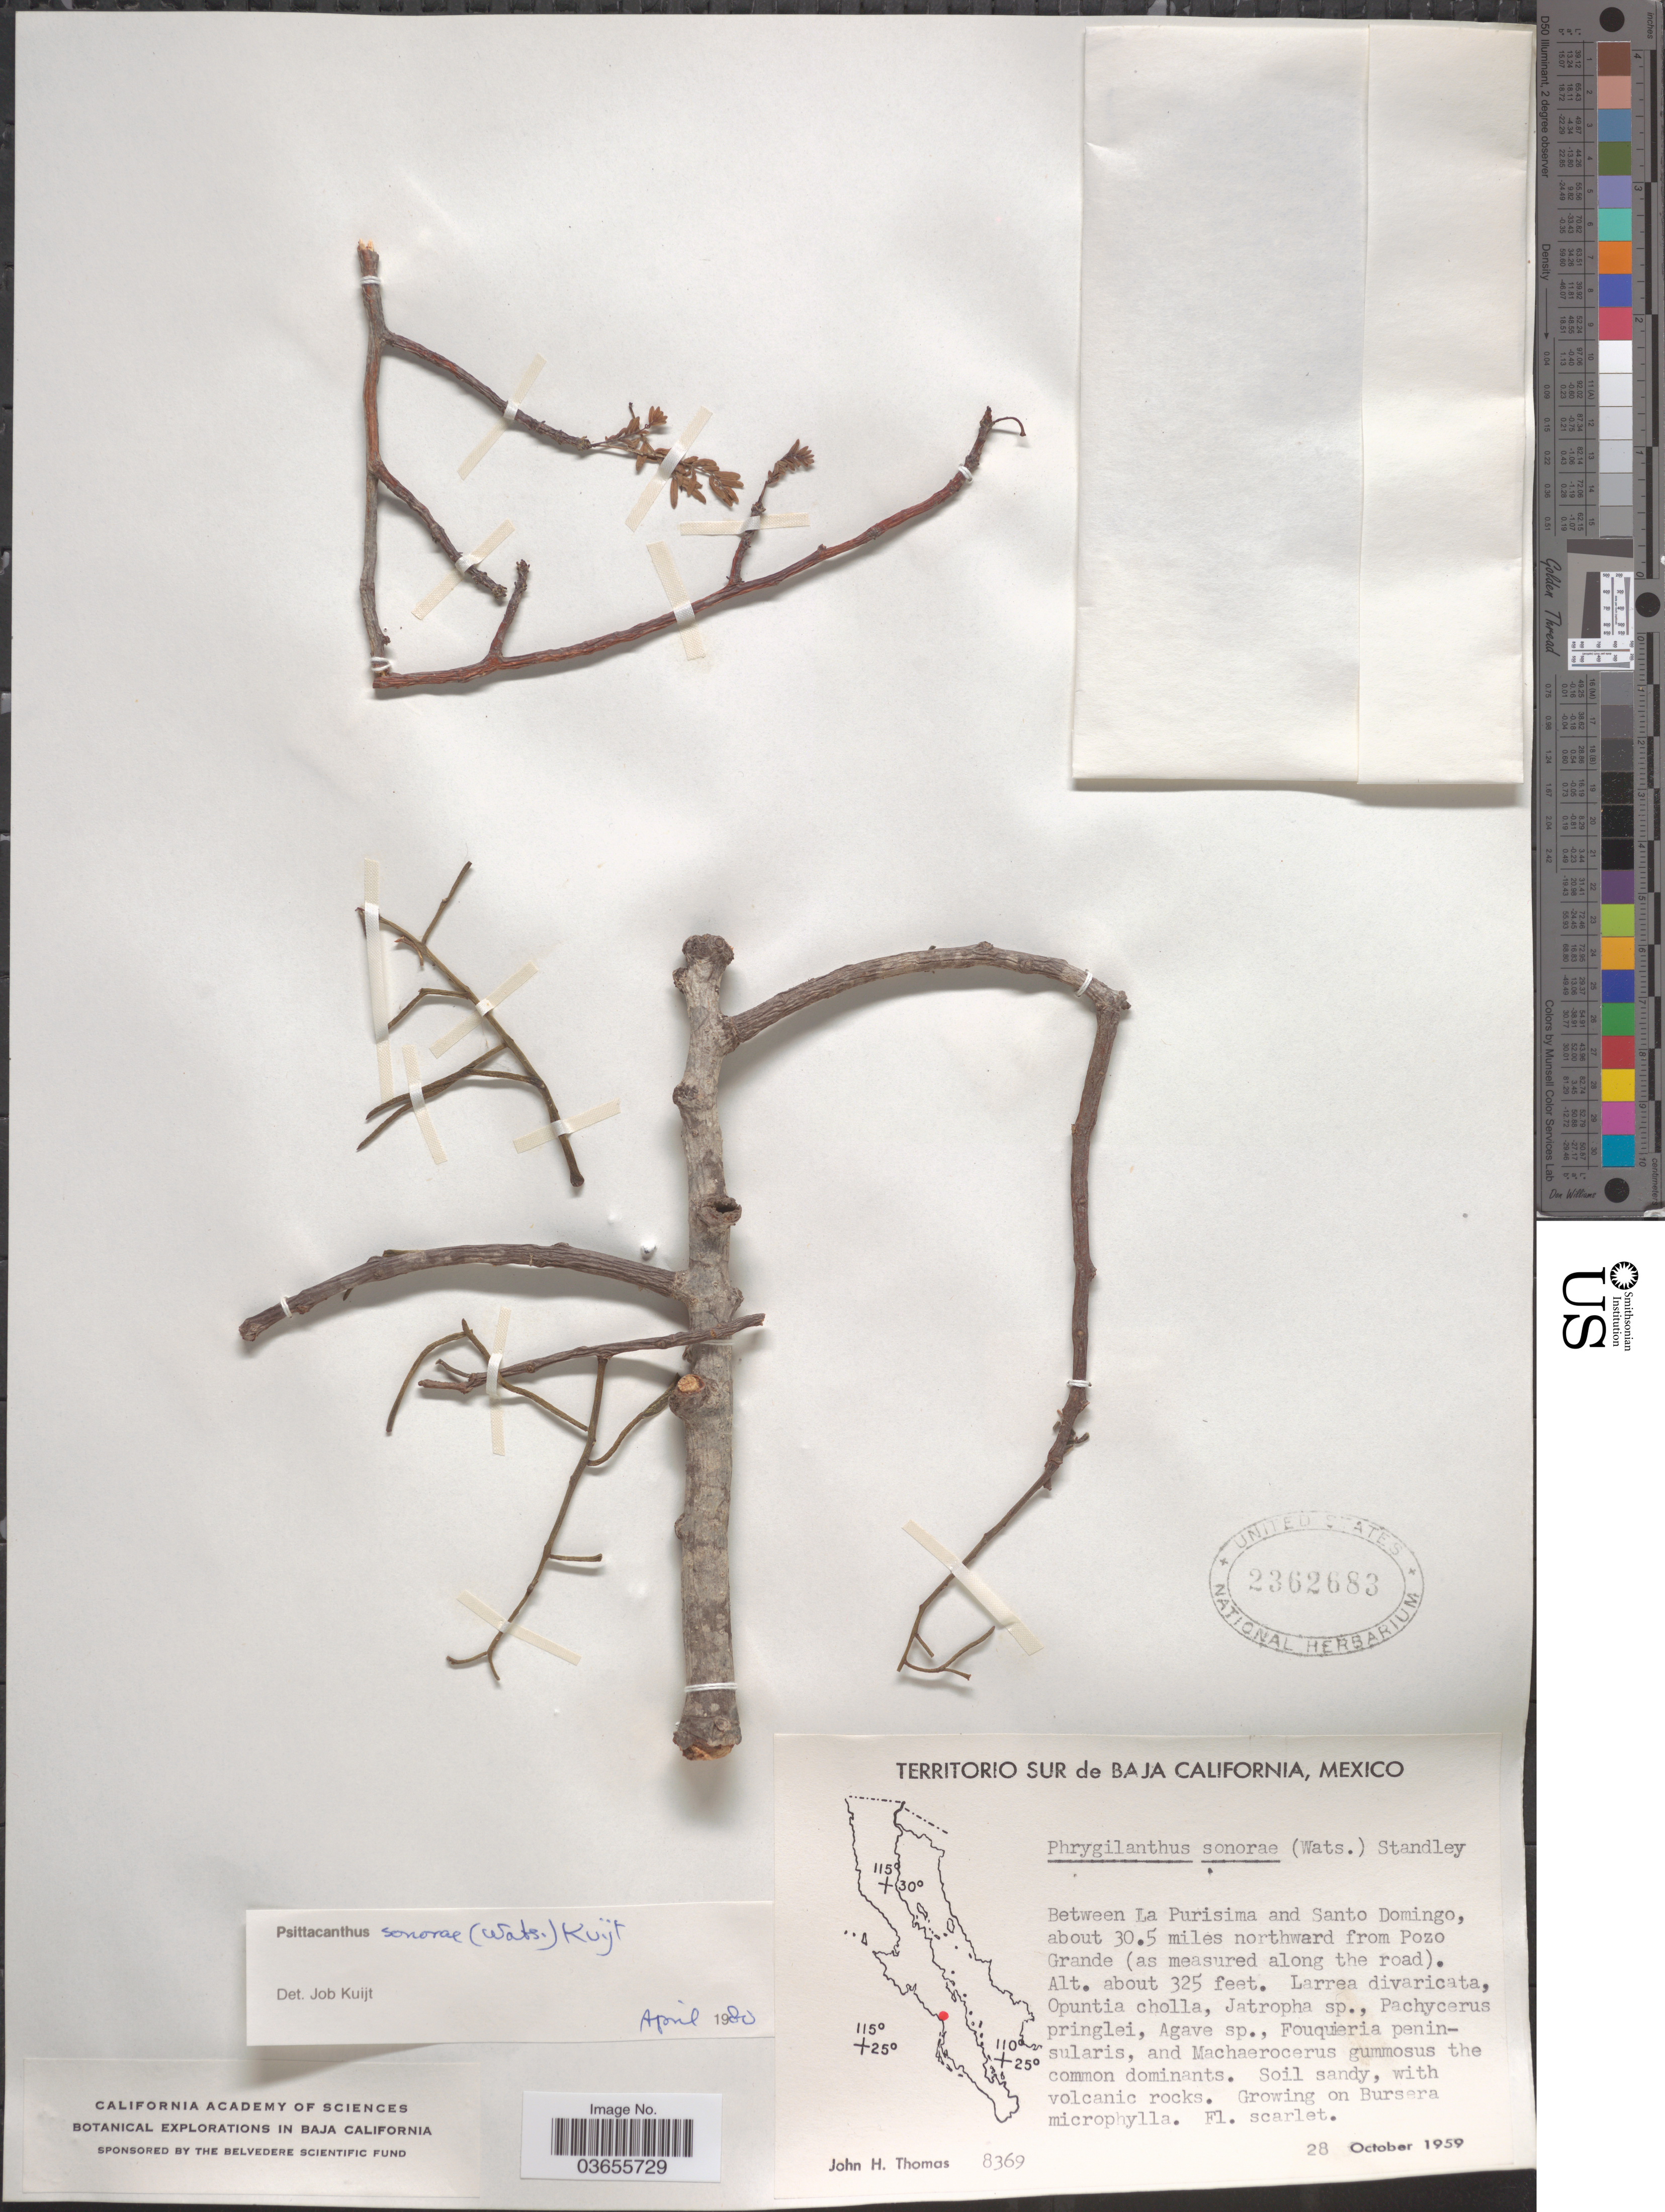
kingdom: Plantae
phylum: Tracheophyta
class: Magnoliopsida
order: Santalales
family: Loranthaceae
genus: Psittacanthus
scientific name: Psittacanthus sonorae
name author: (S. Watson) Kuijt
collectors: J. H. Thomas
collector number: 8369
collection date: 1959-10-28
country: Mexico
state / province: Baja California Sur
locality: Territorio Sur de Baja California. Between La Purisima and Santo Domingo, about 30.5 miles northward from Pozo Grande.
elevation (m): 99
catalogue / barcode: US 2362683